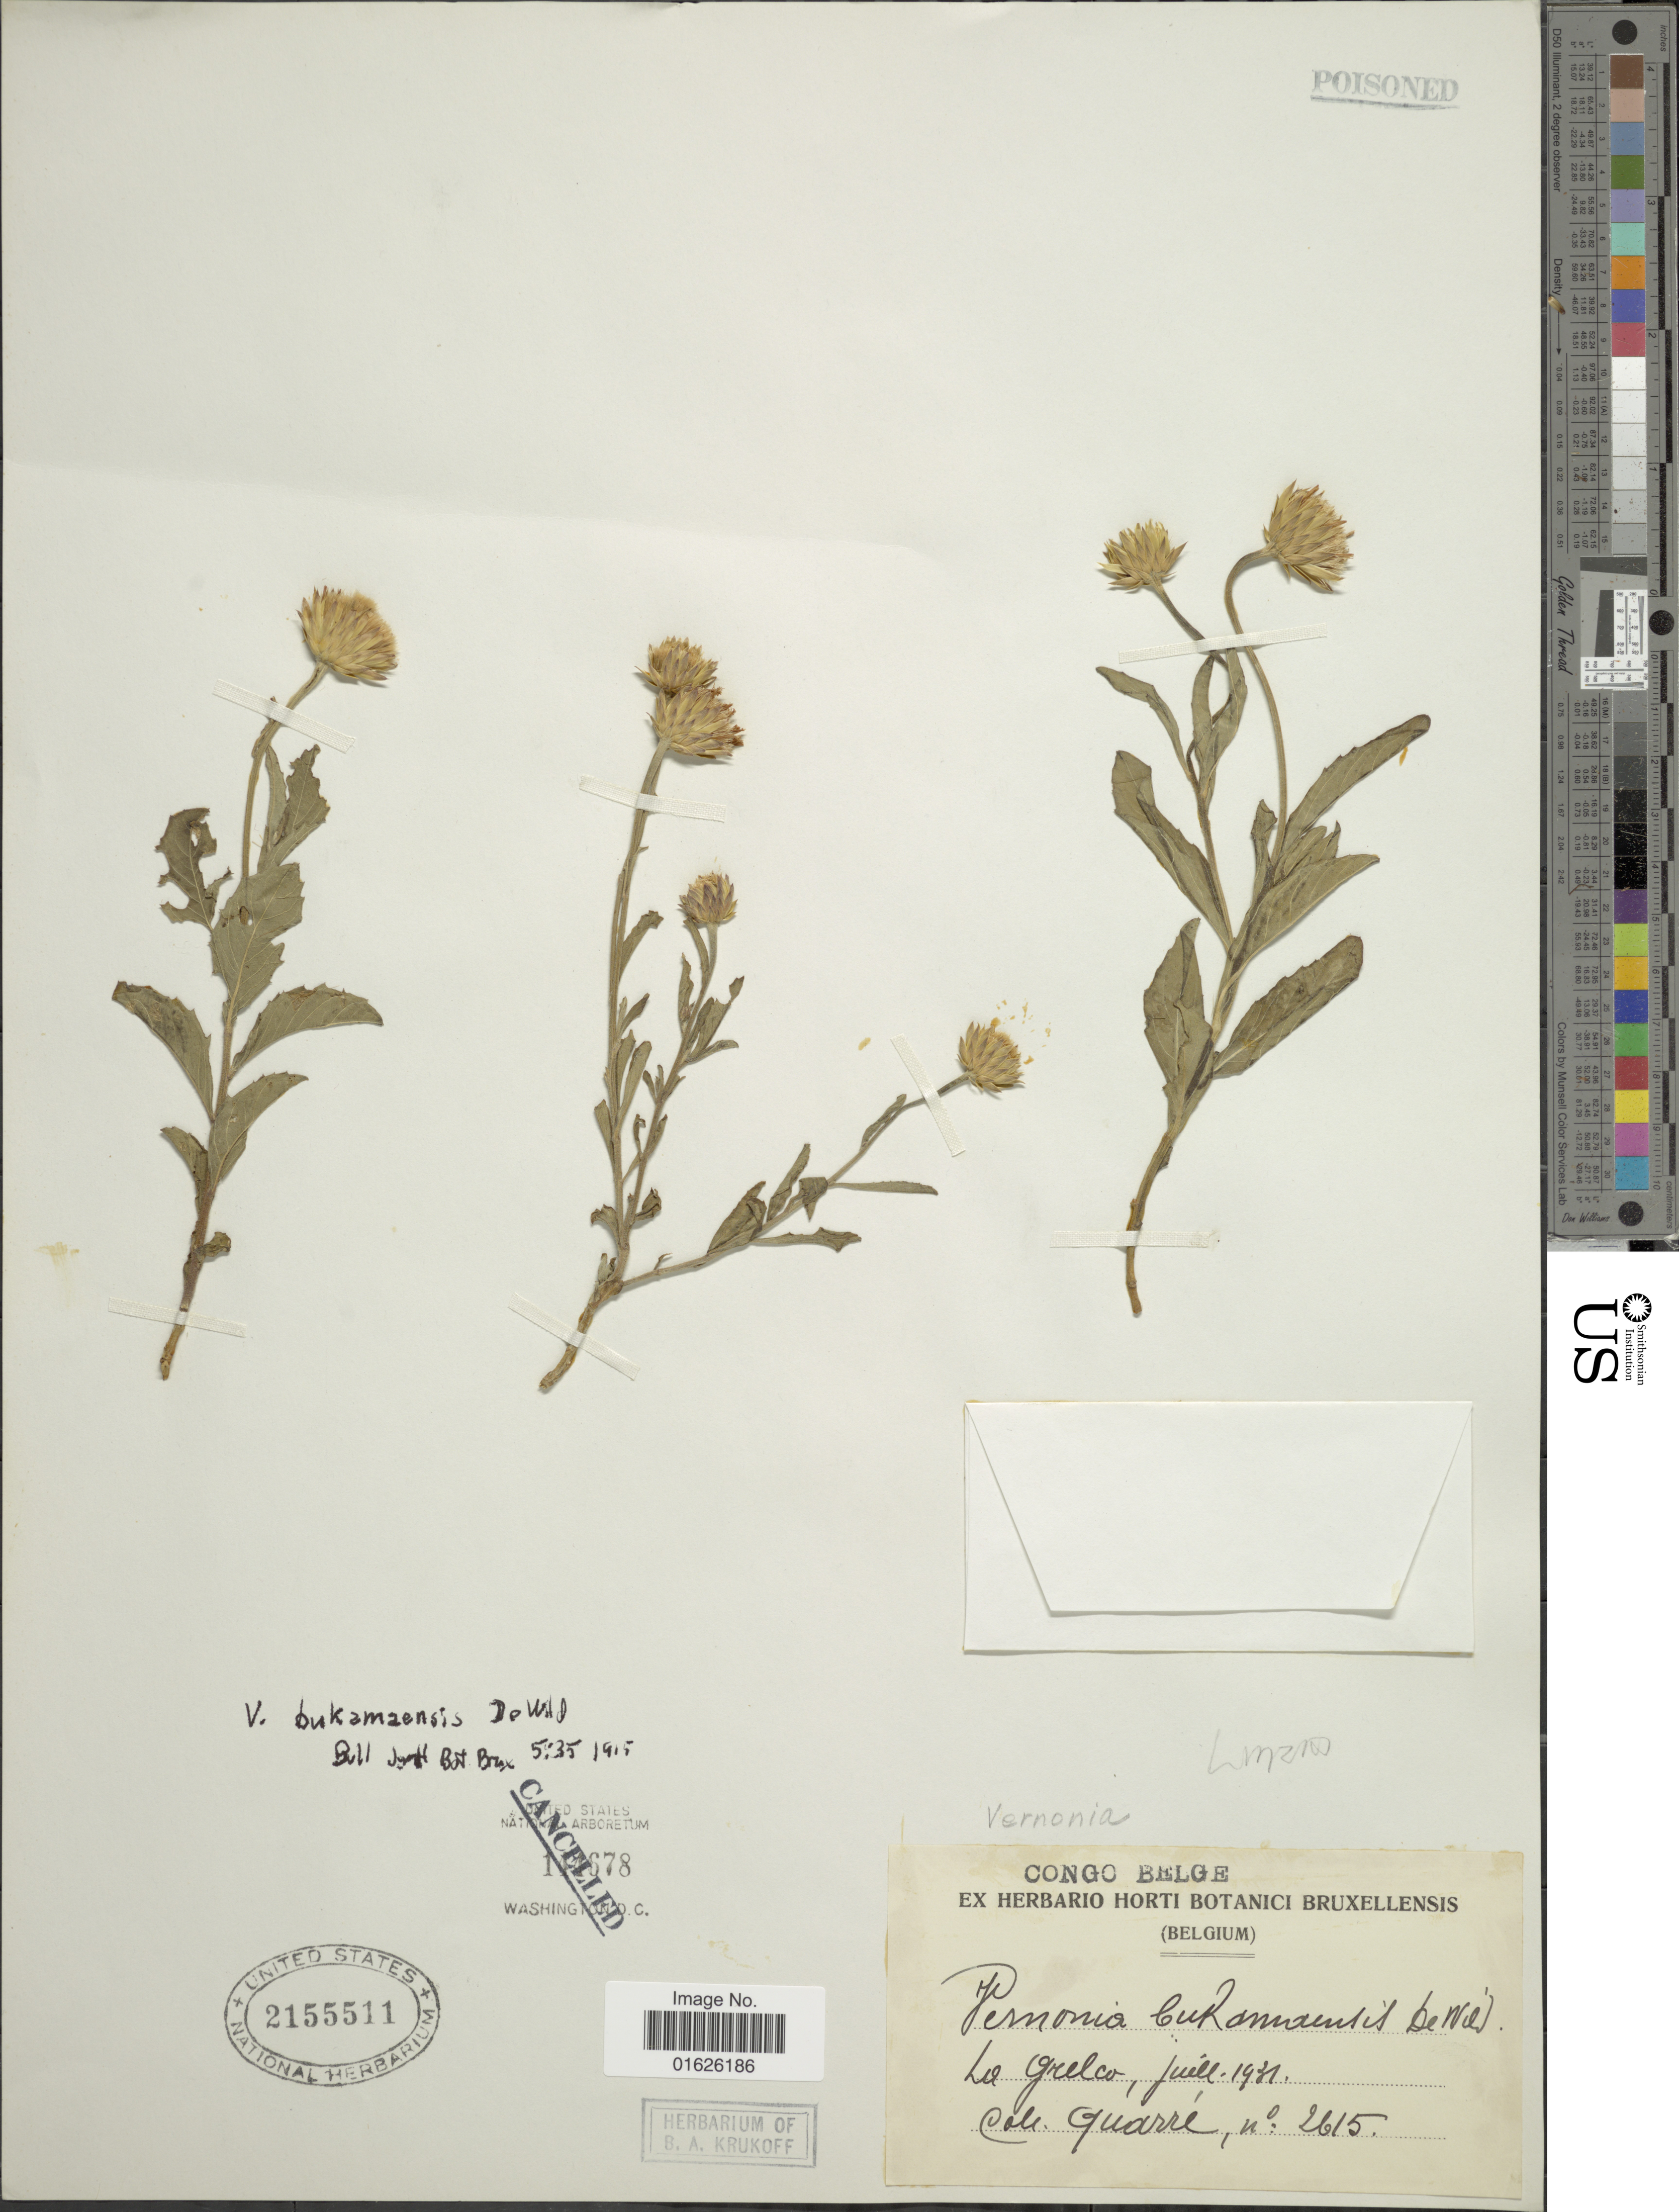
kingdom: Plantae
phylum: Tracheophyta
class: Magnoliopsida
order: Asterales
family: Asteraceae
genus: Vernonia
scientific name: Vernonia bukamaensis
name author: De Wild.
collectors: -. Quarre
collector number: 2615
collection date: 1931-07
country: Congo, Democratic Republic of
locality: Congo Belge, La grelco.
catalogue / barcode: US 2155511